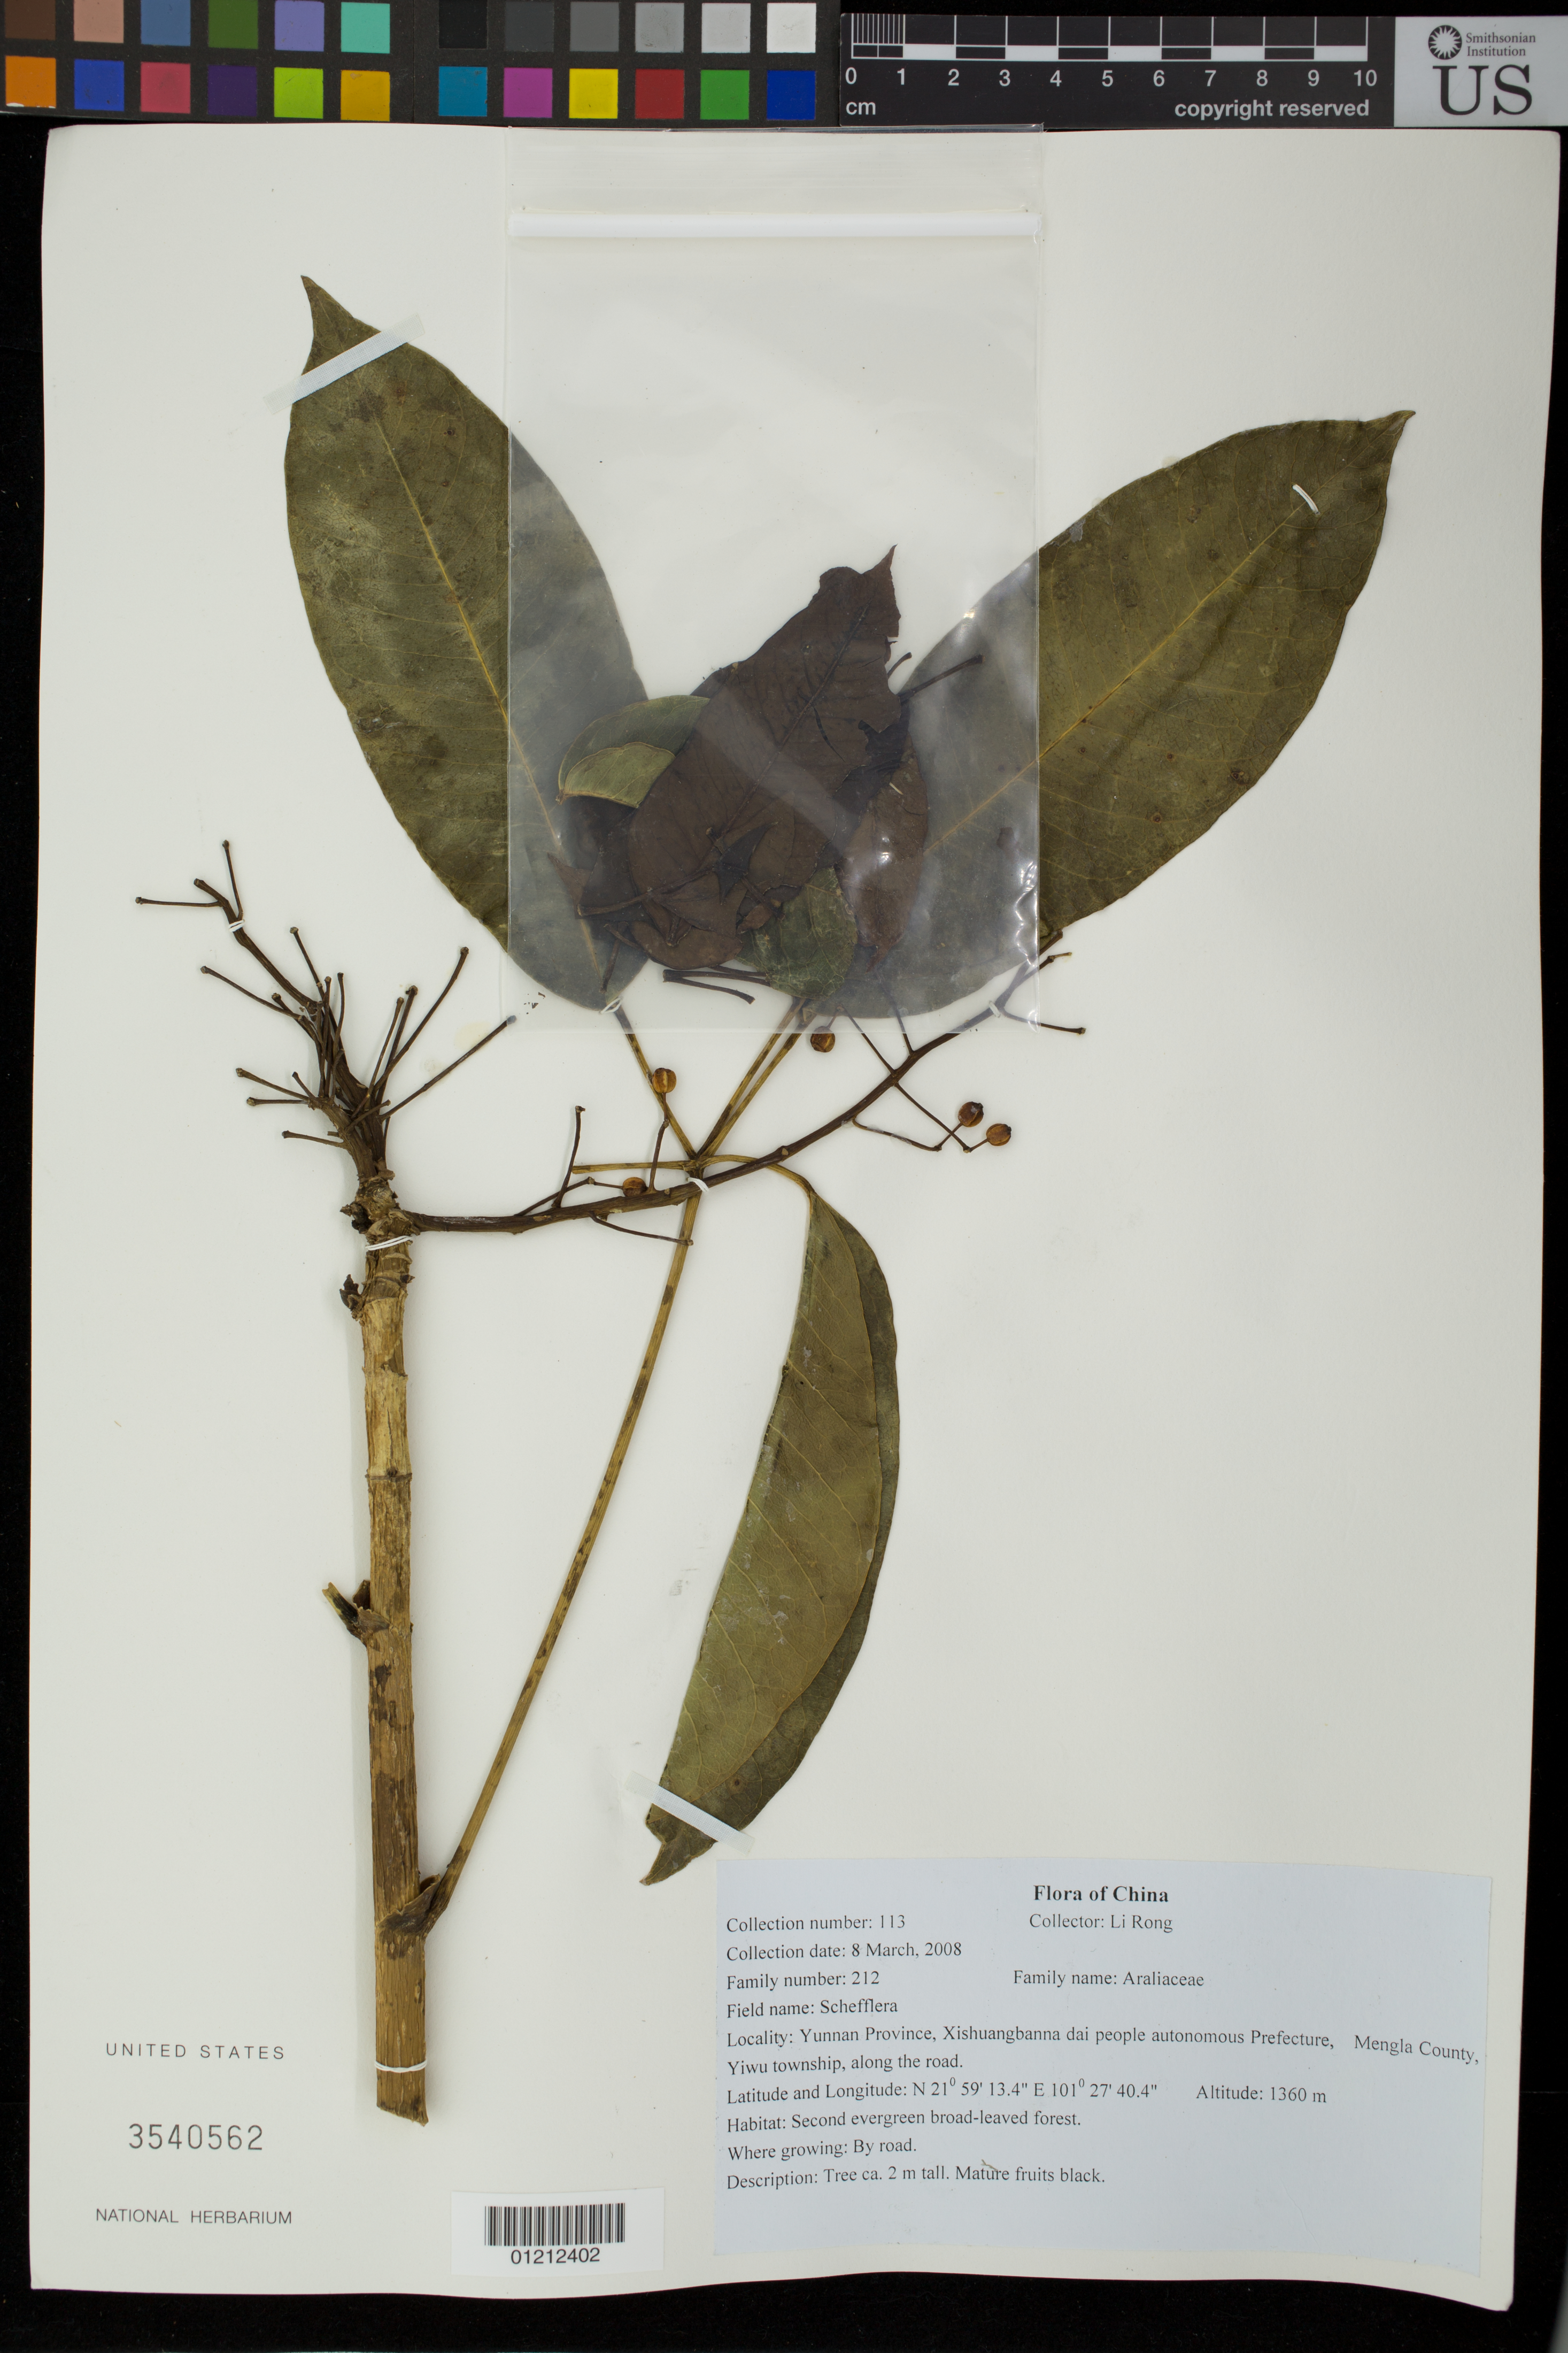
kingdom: Plantae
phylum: Tracheophyta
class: Magnoliopsida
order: Apiales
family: Araliaceae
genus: Schefflera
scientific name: Schefflera sp.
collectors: R. Li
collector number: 113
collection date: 2008-03-08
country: China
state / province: Yunnan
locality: Xishuangbanna dai people autonomous Prefecture, Mengla County, Yiwu township, along the road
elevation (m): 1360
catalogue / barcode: US 3540562